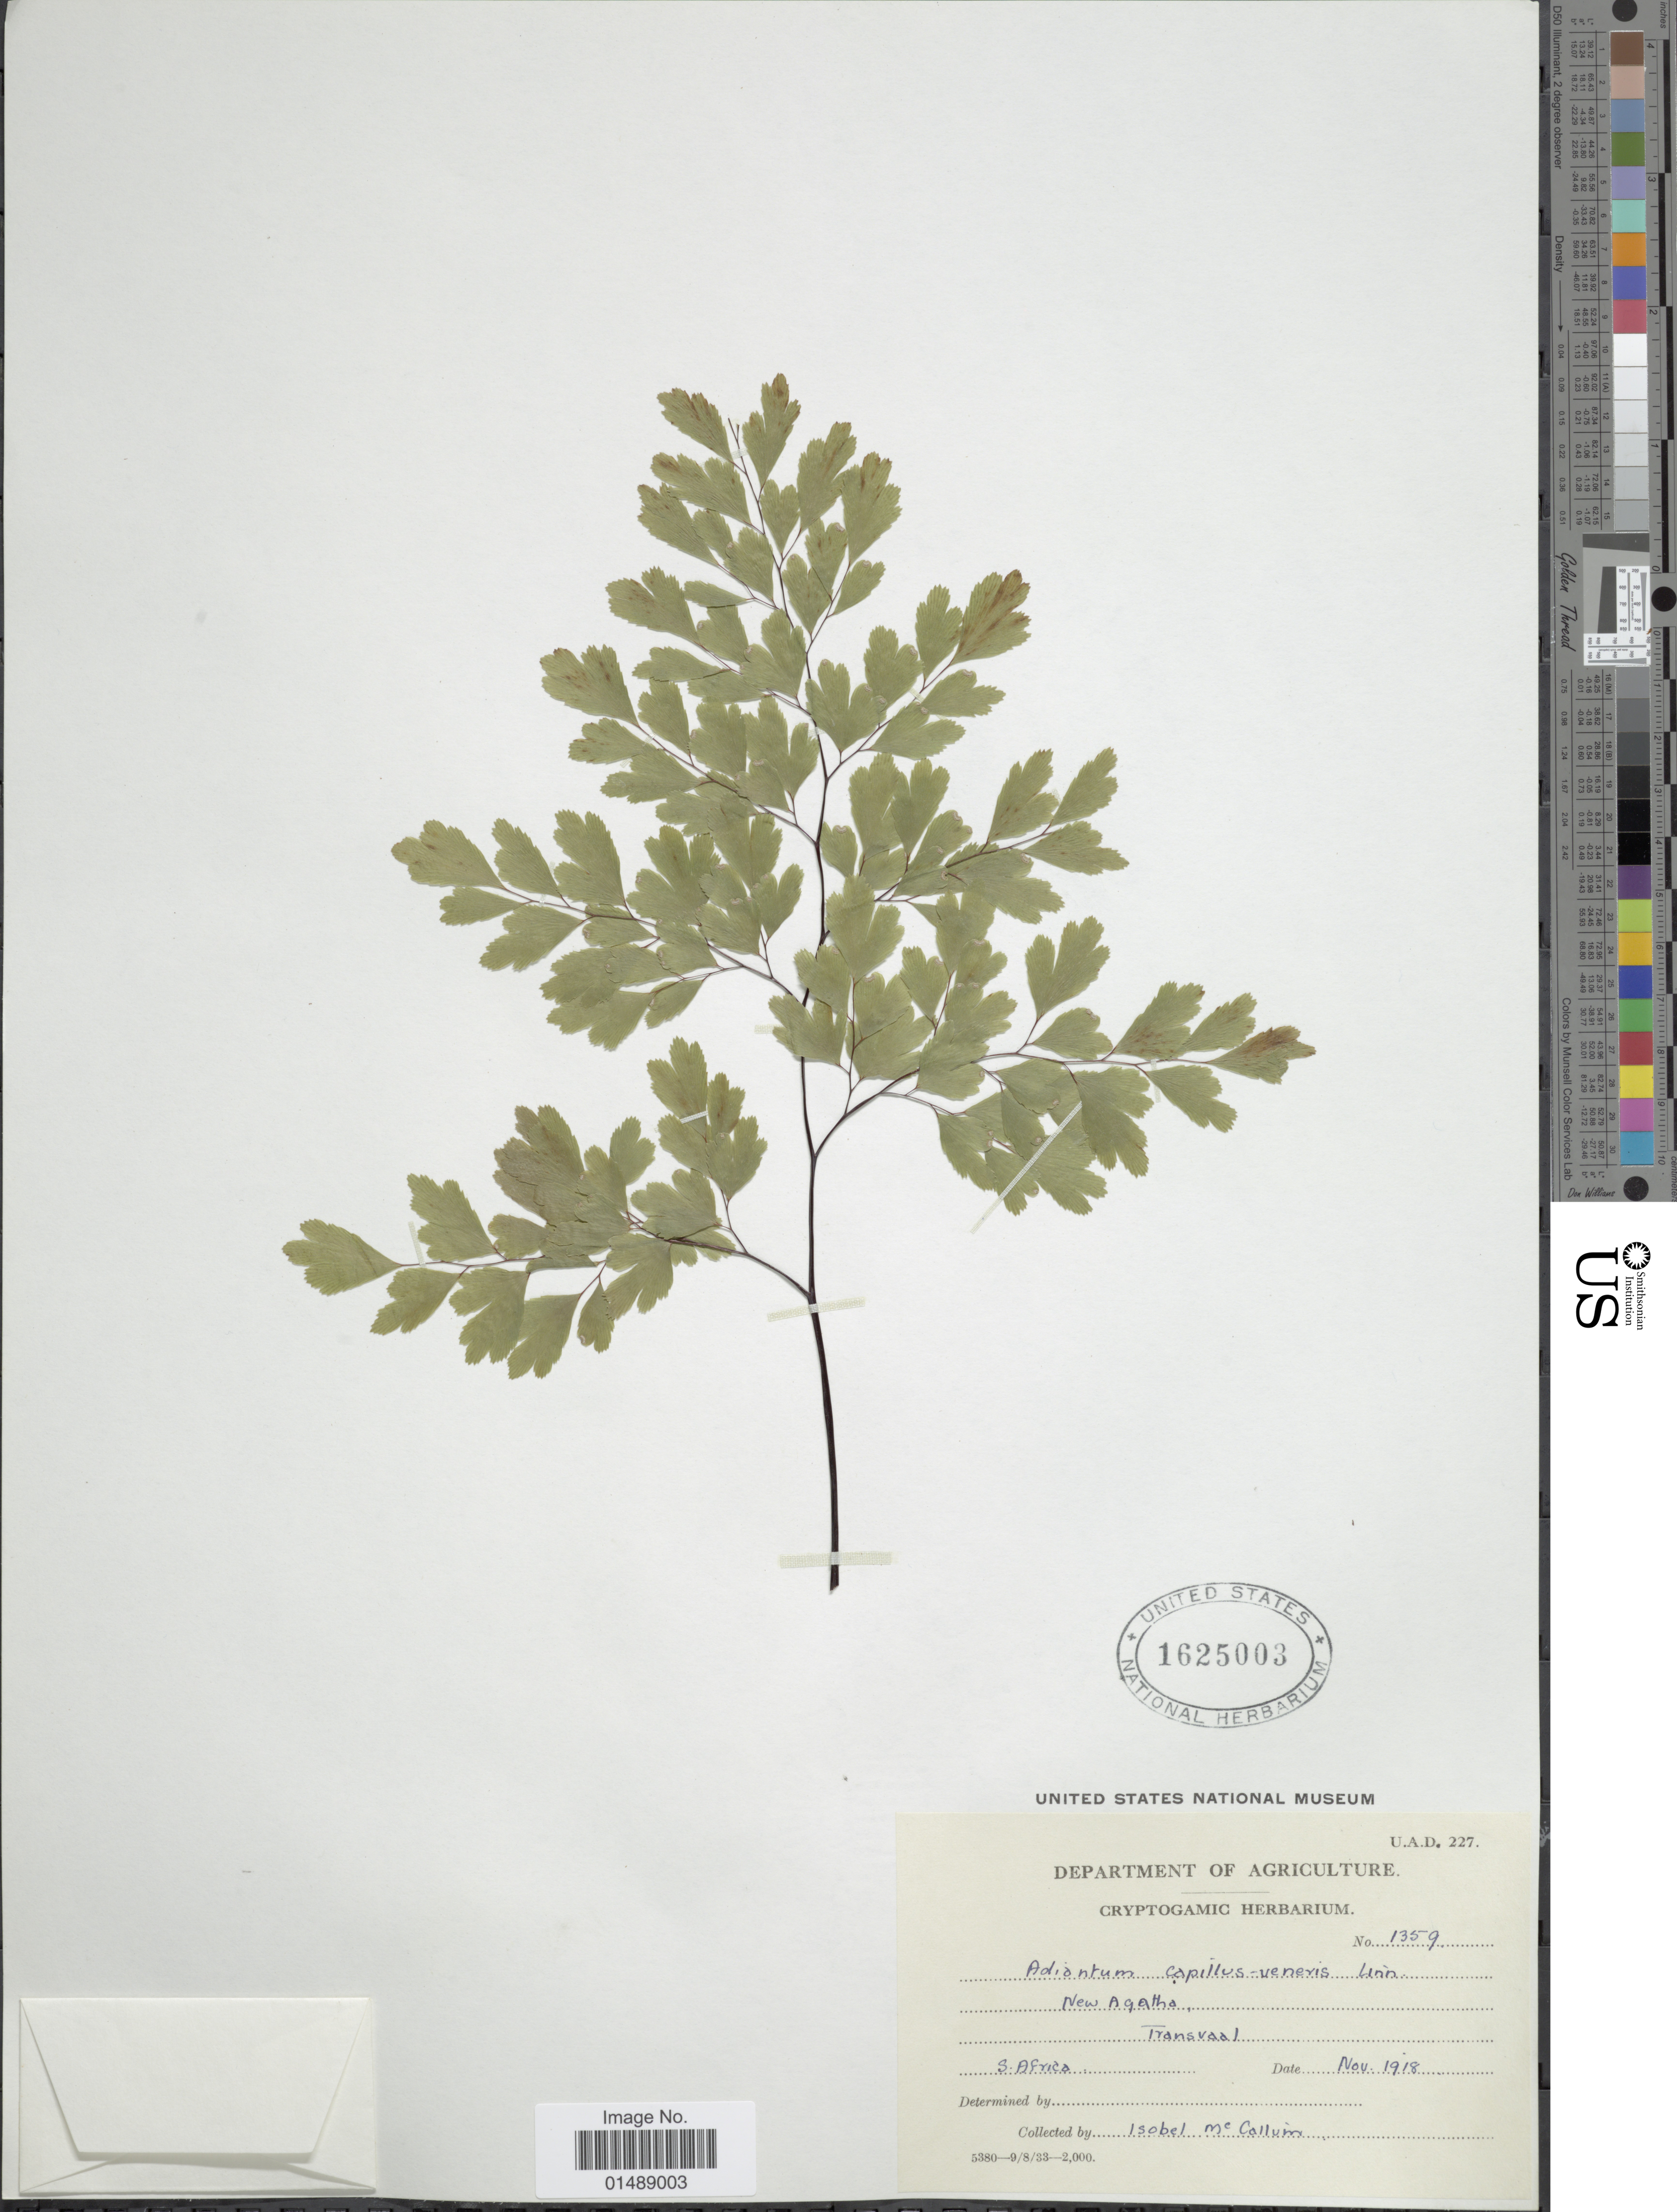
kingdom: Plantae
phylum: Tracheophyta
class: Polypodiopsida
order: Polypodiales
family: Pteridaceae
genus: Adiantum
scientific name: Adiantum capillus-veneris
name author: L.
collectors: I. McCollum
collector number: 1359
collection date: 1918-11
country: South Africa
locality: New Agatha, Transvaal, S. Africa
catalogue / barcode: US 1625003